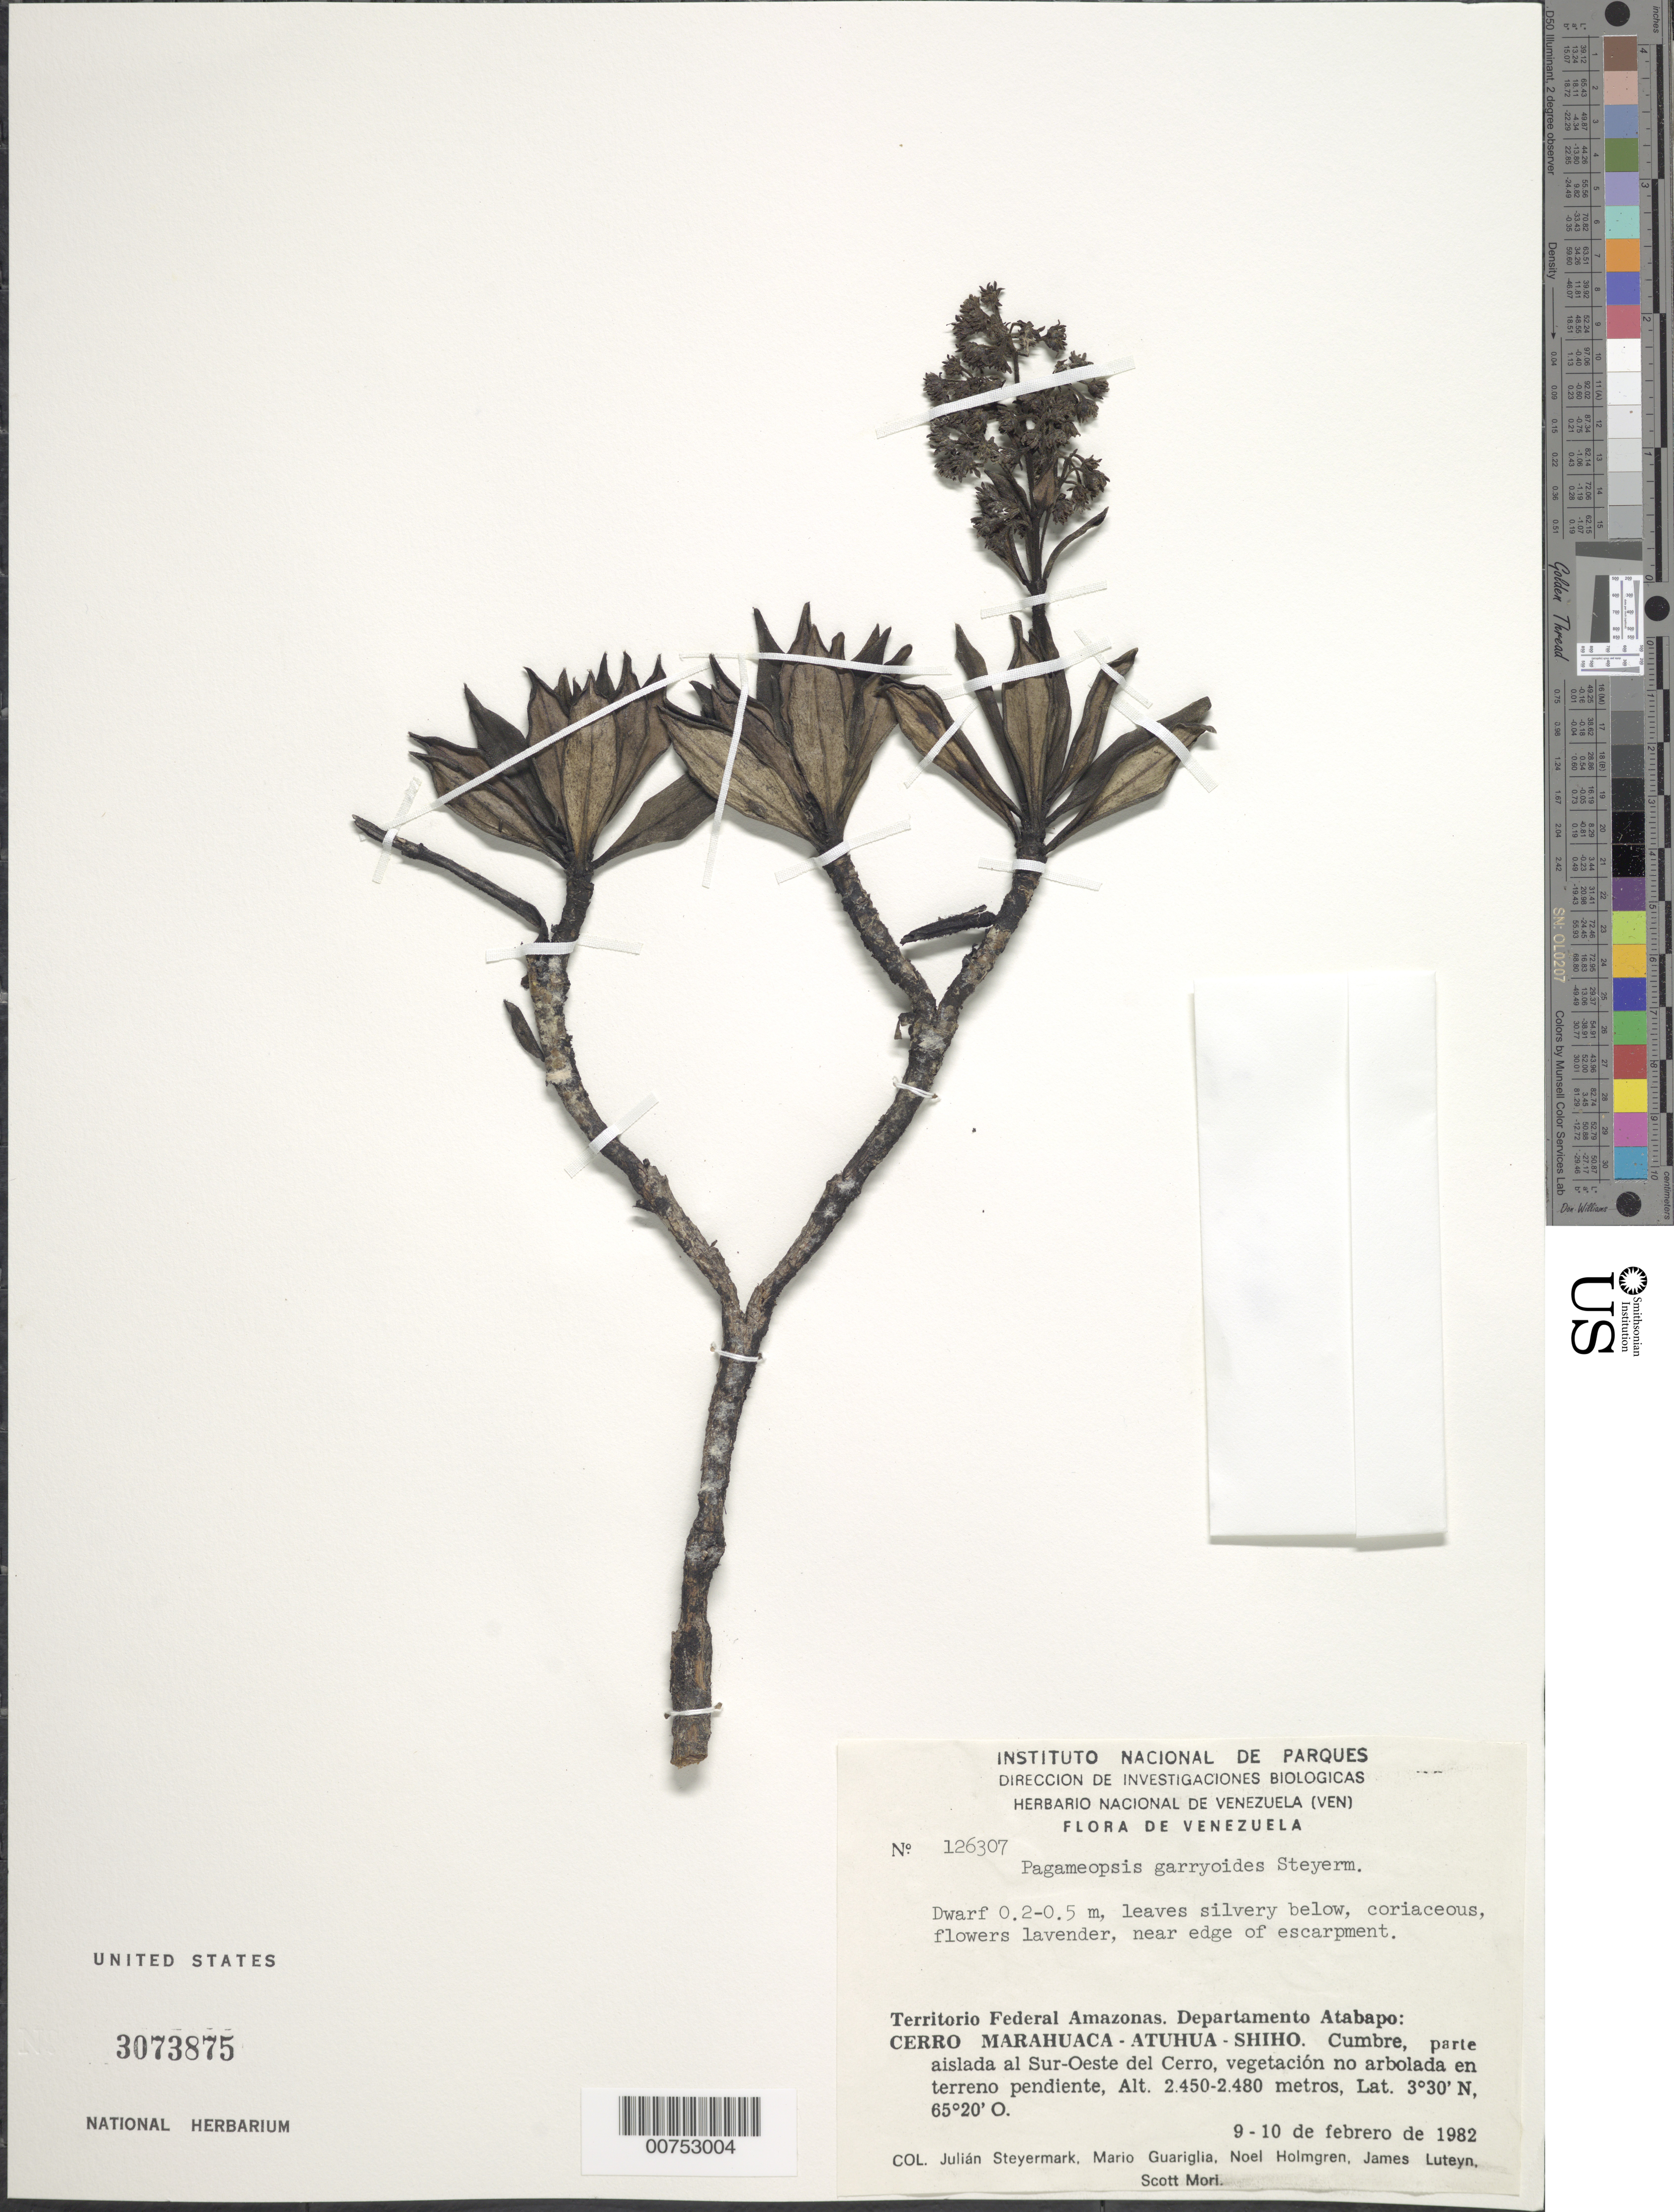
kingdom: Plantae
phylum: Tracheophyta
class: Magnoliopsida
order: Gentianales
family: Rubiaceae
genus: Pagameopsis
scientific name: Pagameopsis garryoides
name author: (Standl.) Steyerm.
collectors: J. Steyermark, M. Guariglia P., N. H. Holmgren, J. L. Luteyn & S. Mori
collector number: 126307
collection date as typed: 9-Feb-82 to 10-Feb-82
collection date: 1982-02-09/1982-02-10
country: Venezuela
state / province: Amazonas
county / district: Atabapo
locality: Cerro Marahuaca-Atuhua-Shiho; cumbre, parte aislada al Sur-Oeste del Cerro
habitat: Vegetación no arbolada en terreno pendiente; near edge of escarpment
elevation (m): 2450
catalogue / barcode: US 3073875